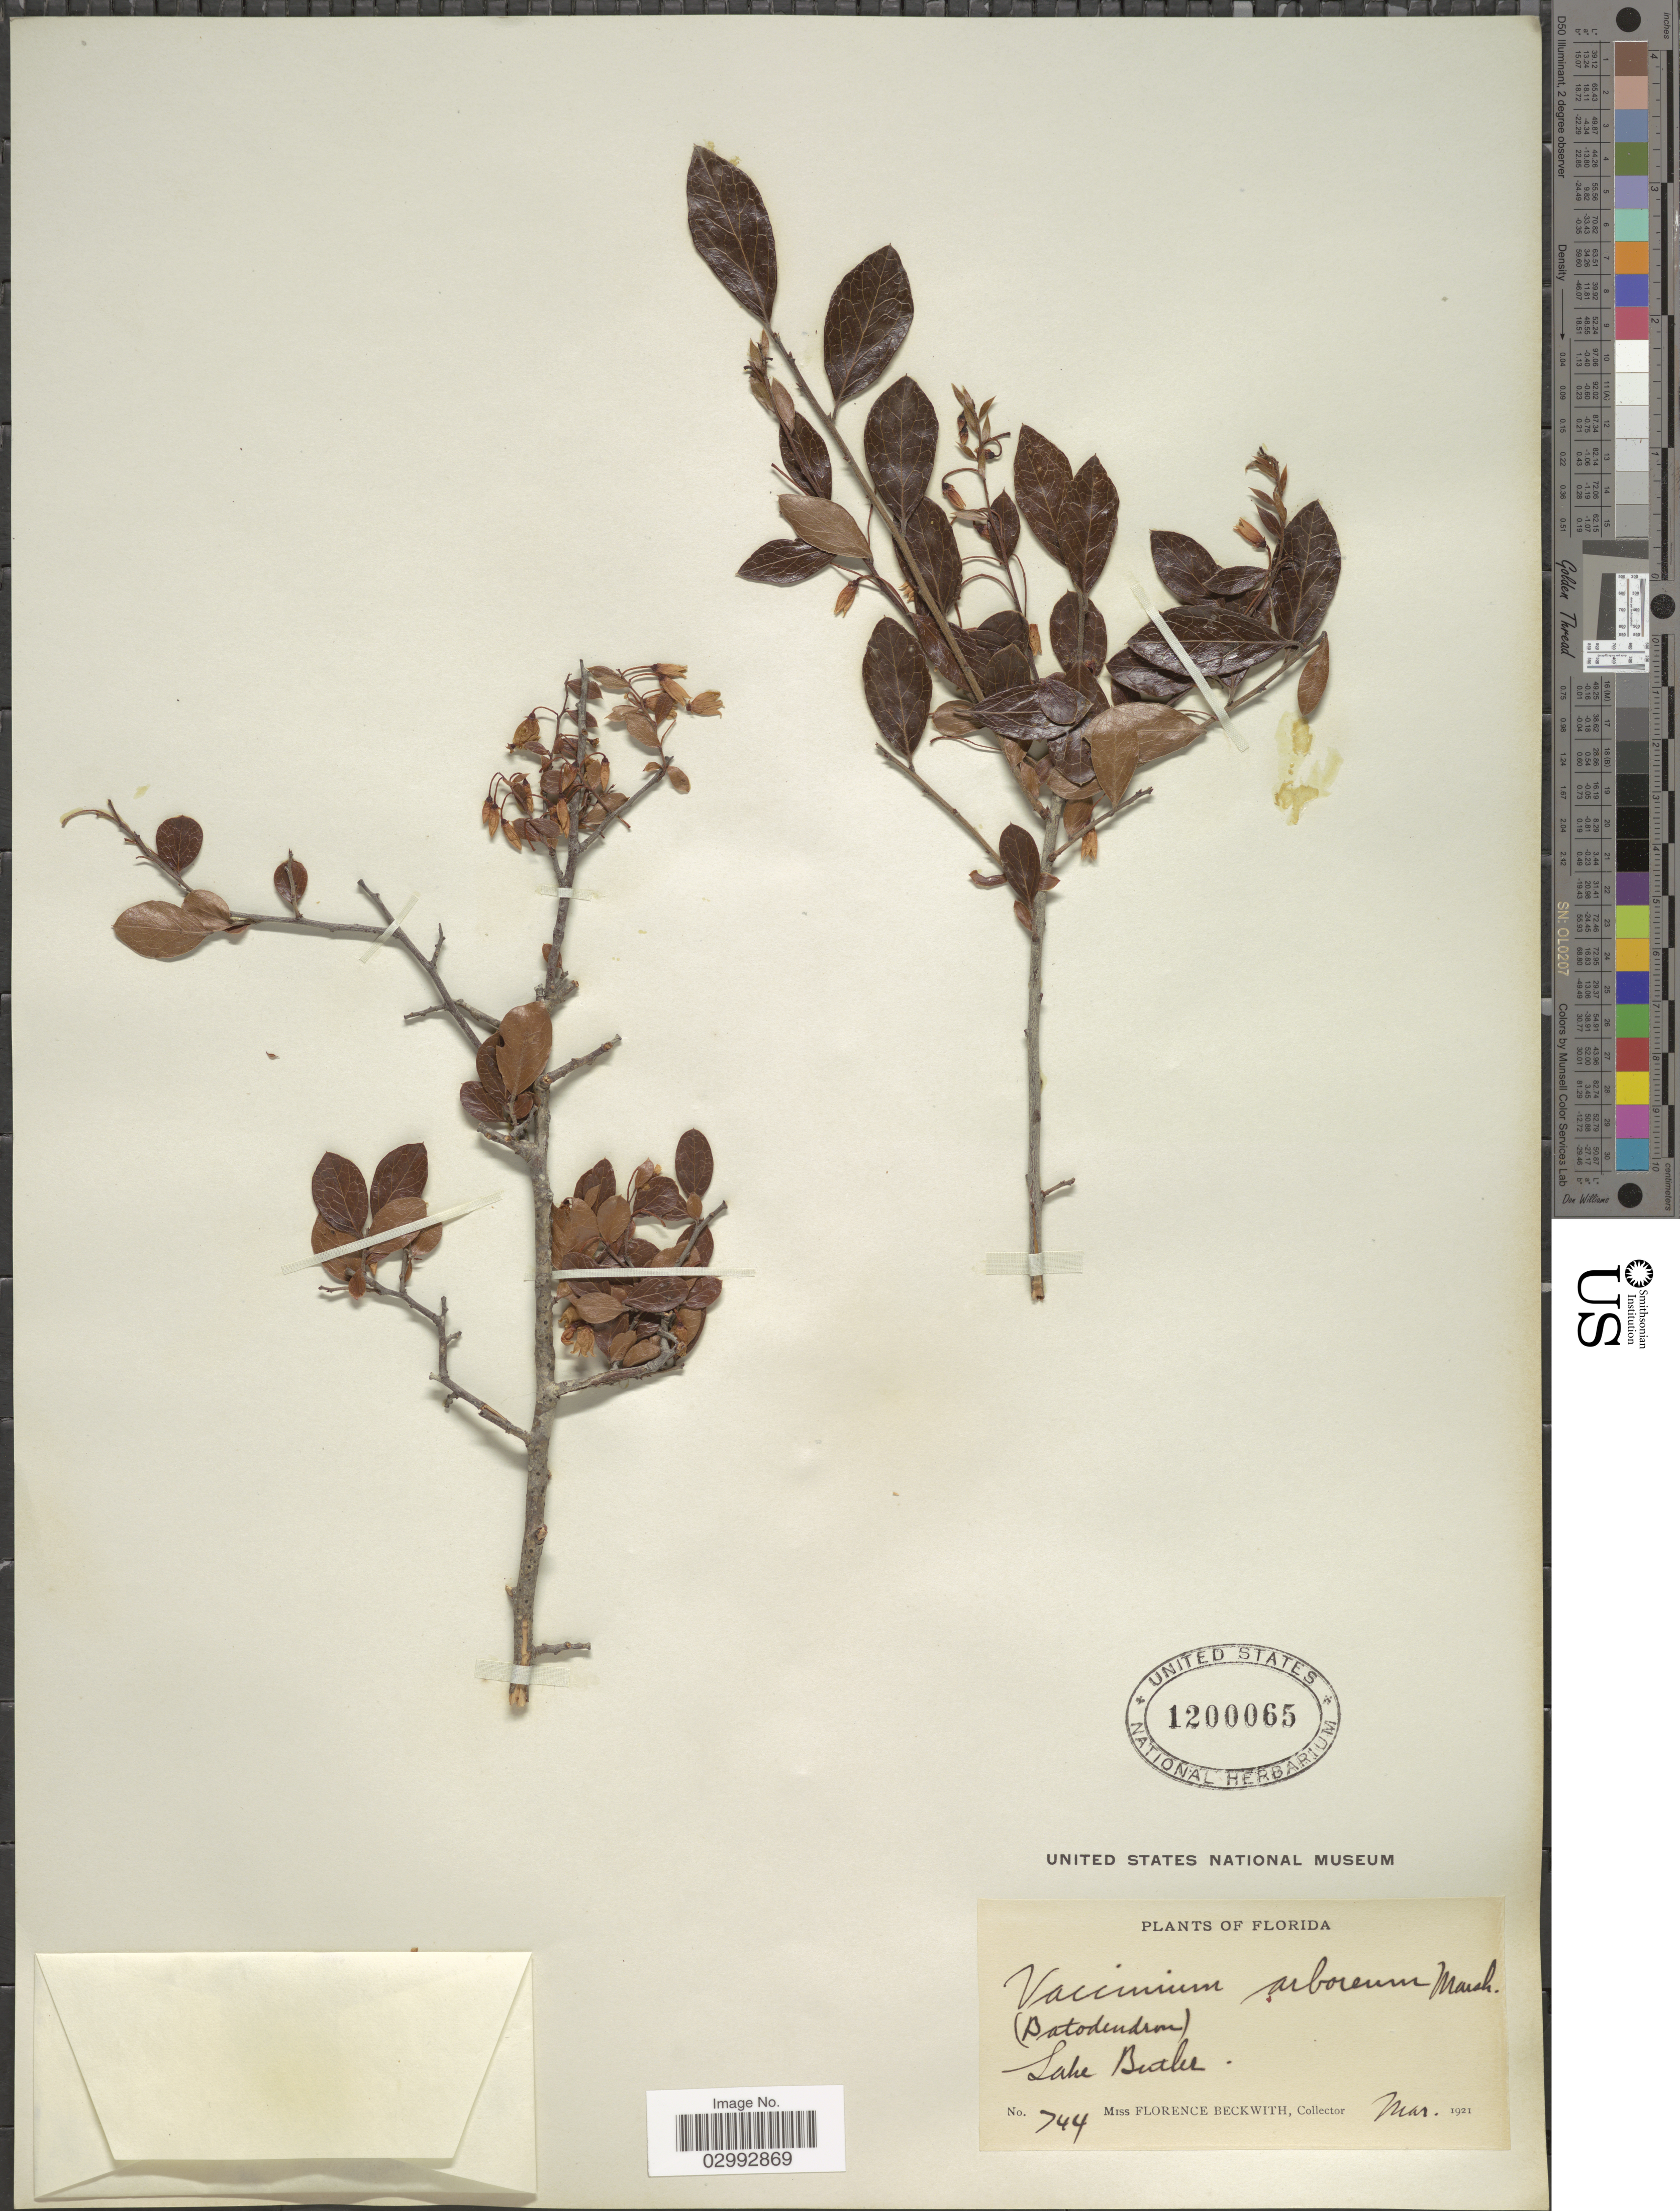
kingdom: Plantae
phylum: Tracheophyta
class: Magnoliopsida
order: Ericales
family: Ericaceae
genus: Batodendron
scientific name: Batodendron arboreum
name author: Nutt.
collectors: F. Beckwith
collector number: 74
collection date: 1921-03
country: United States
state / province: Florida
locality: Lake Butler.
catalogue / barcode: US 1200065